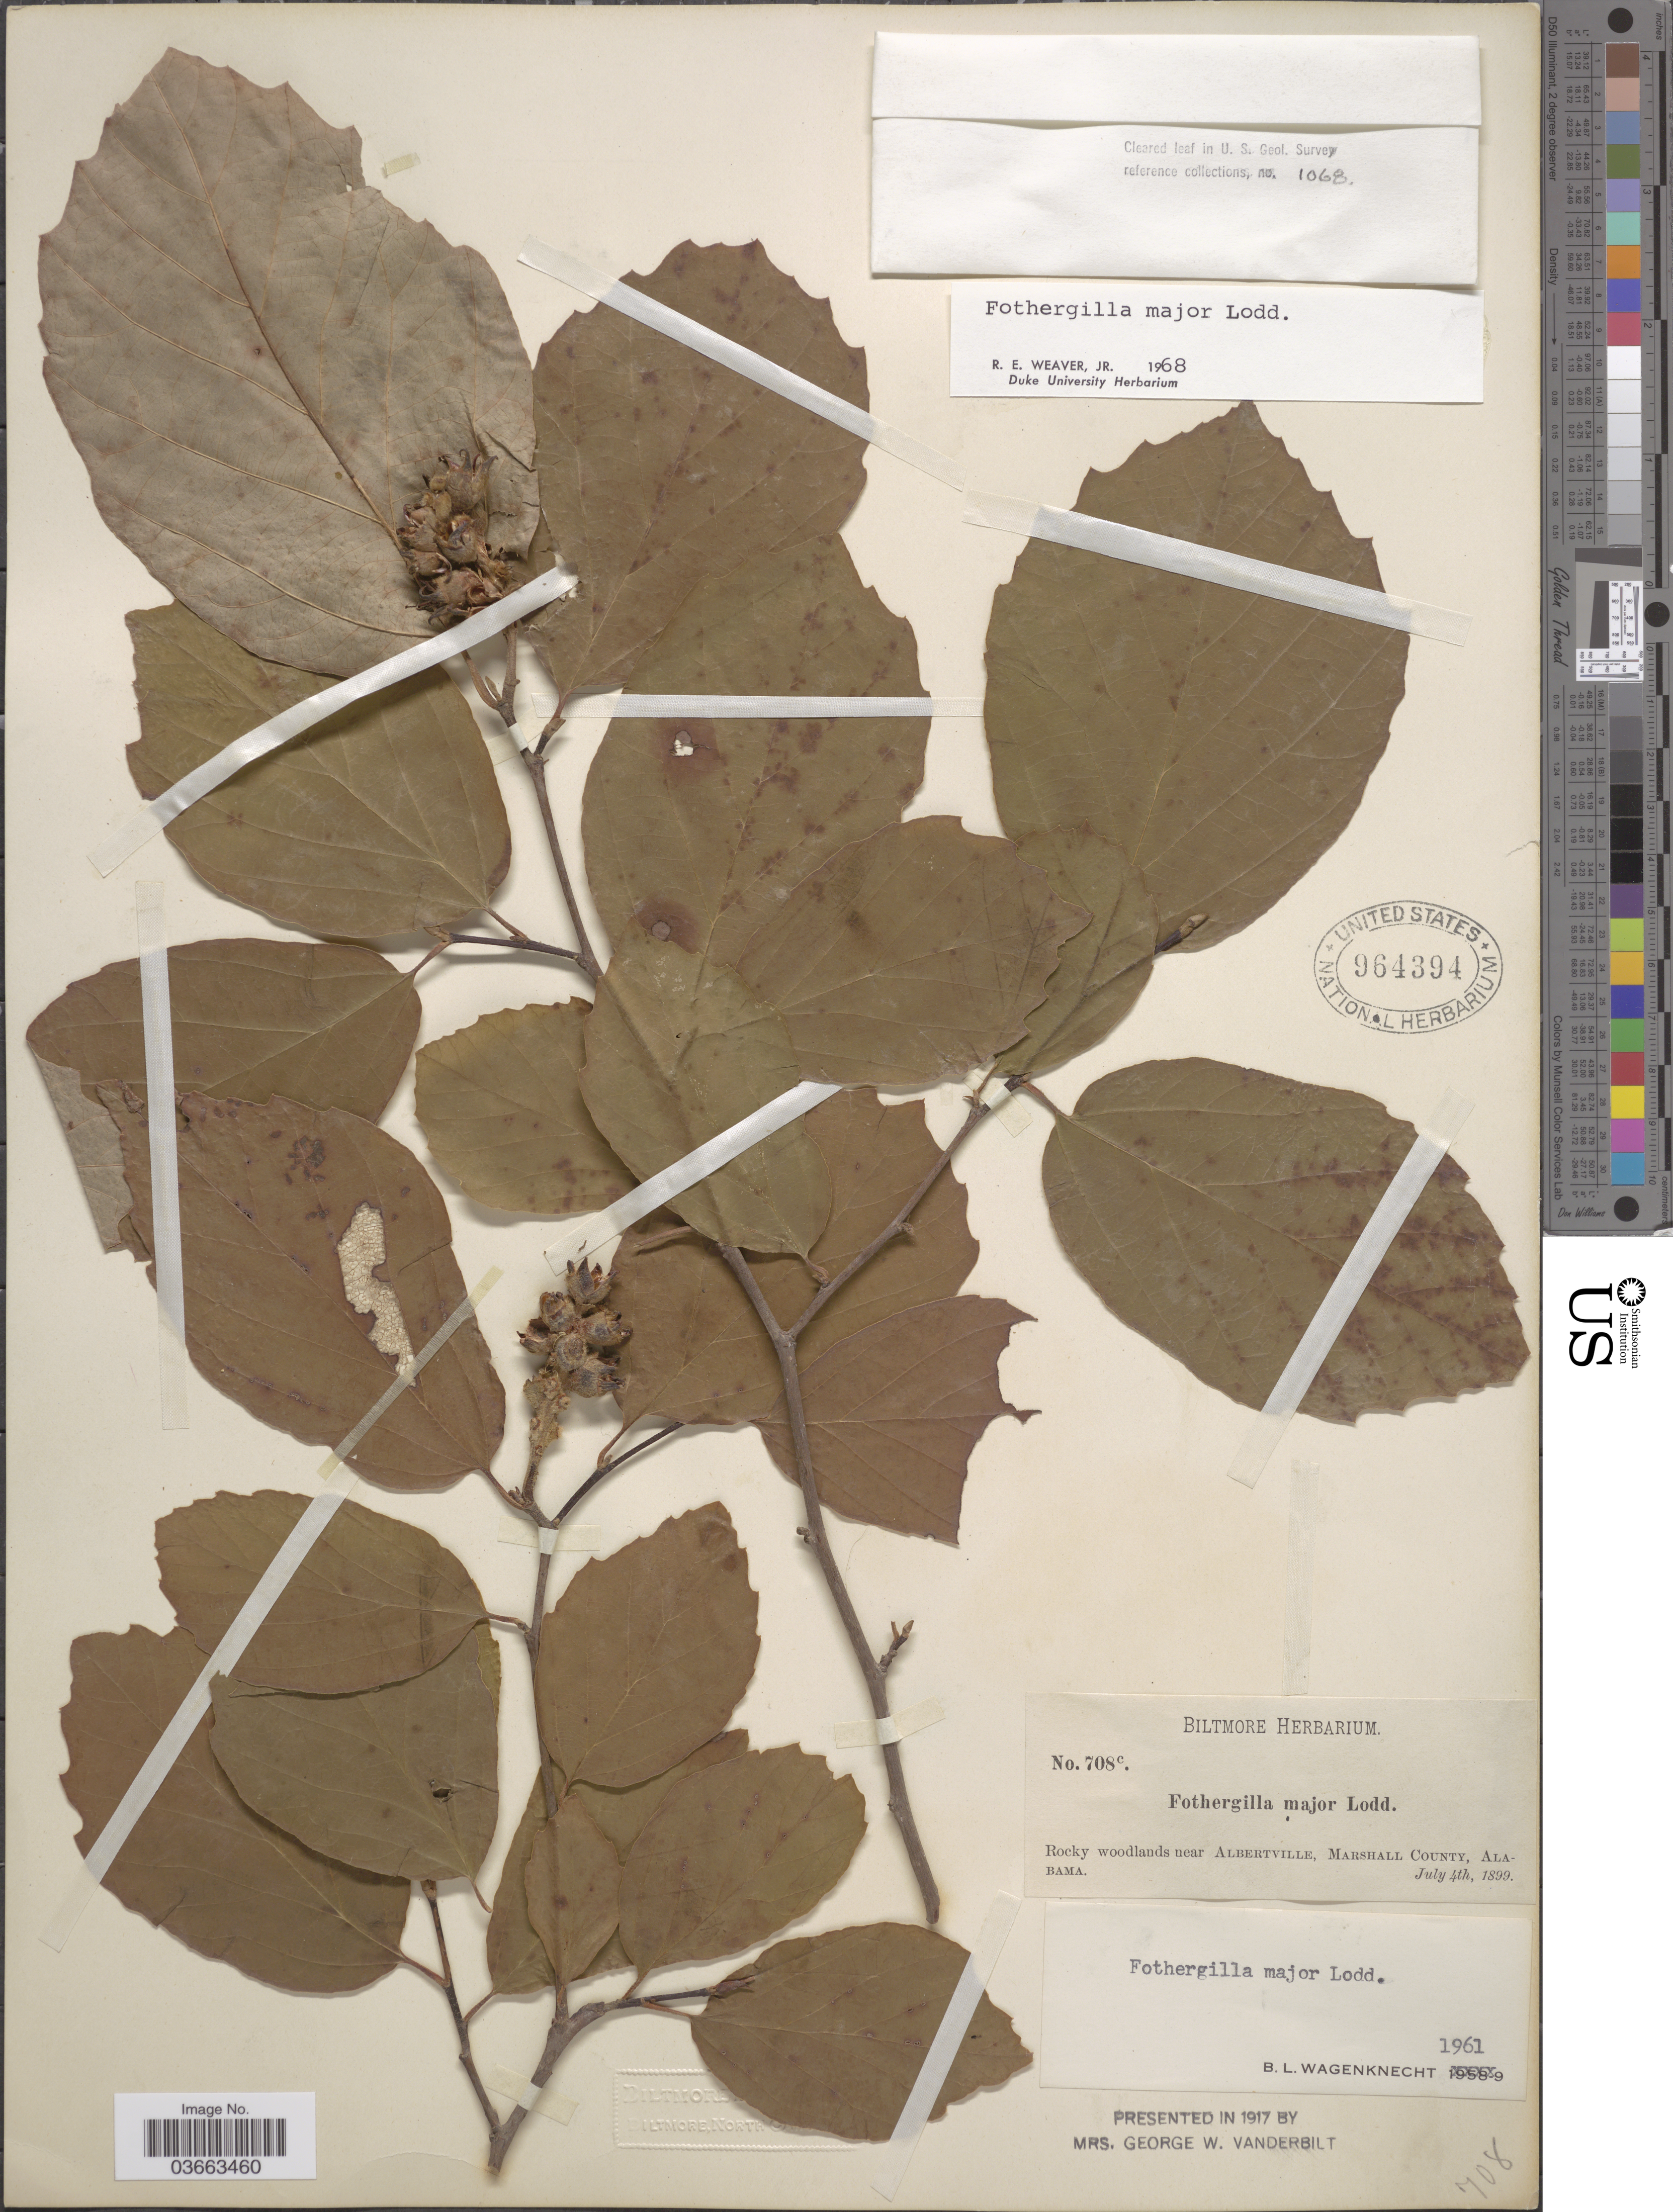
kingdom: Plantae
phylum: Tracheophyta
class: Magnoliopsida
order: Saxifragales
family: Hamamelidaceae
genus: Fothergilla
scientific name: Fothergilla major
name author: Lodd.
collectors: ex herb. Biltmore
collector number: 708c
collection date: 1899-07-04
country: United States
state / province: Alabama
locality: Rocky woodlands near Albertville, Marshall County.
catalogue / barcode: US 964394